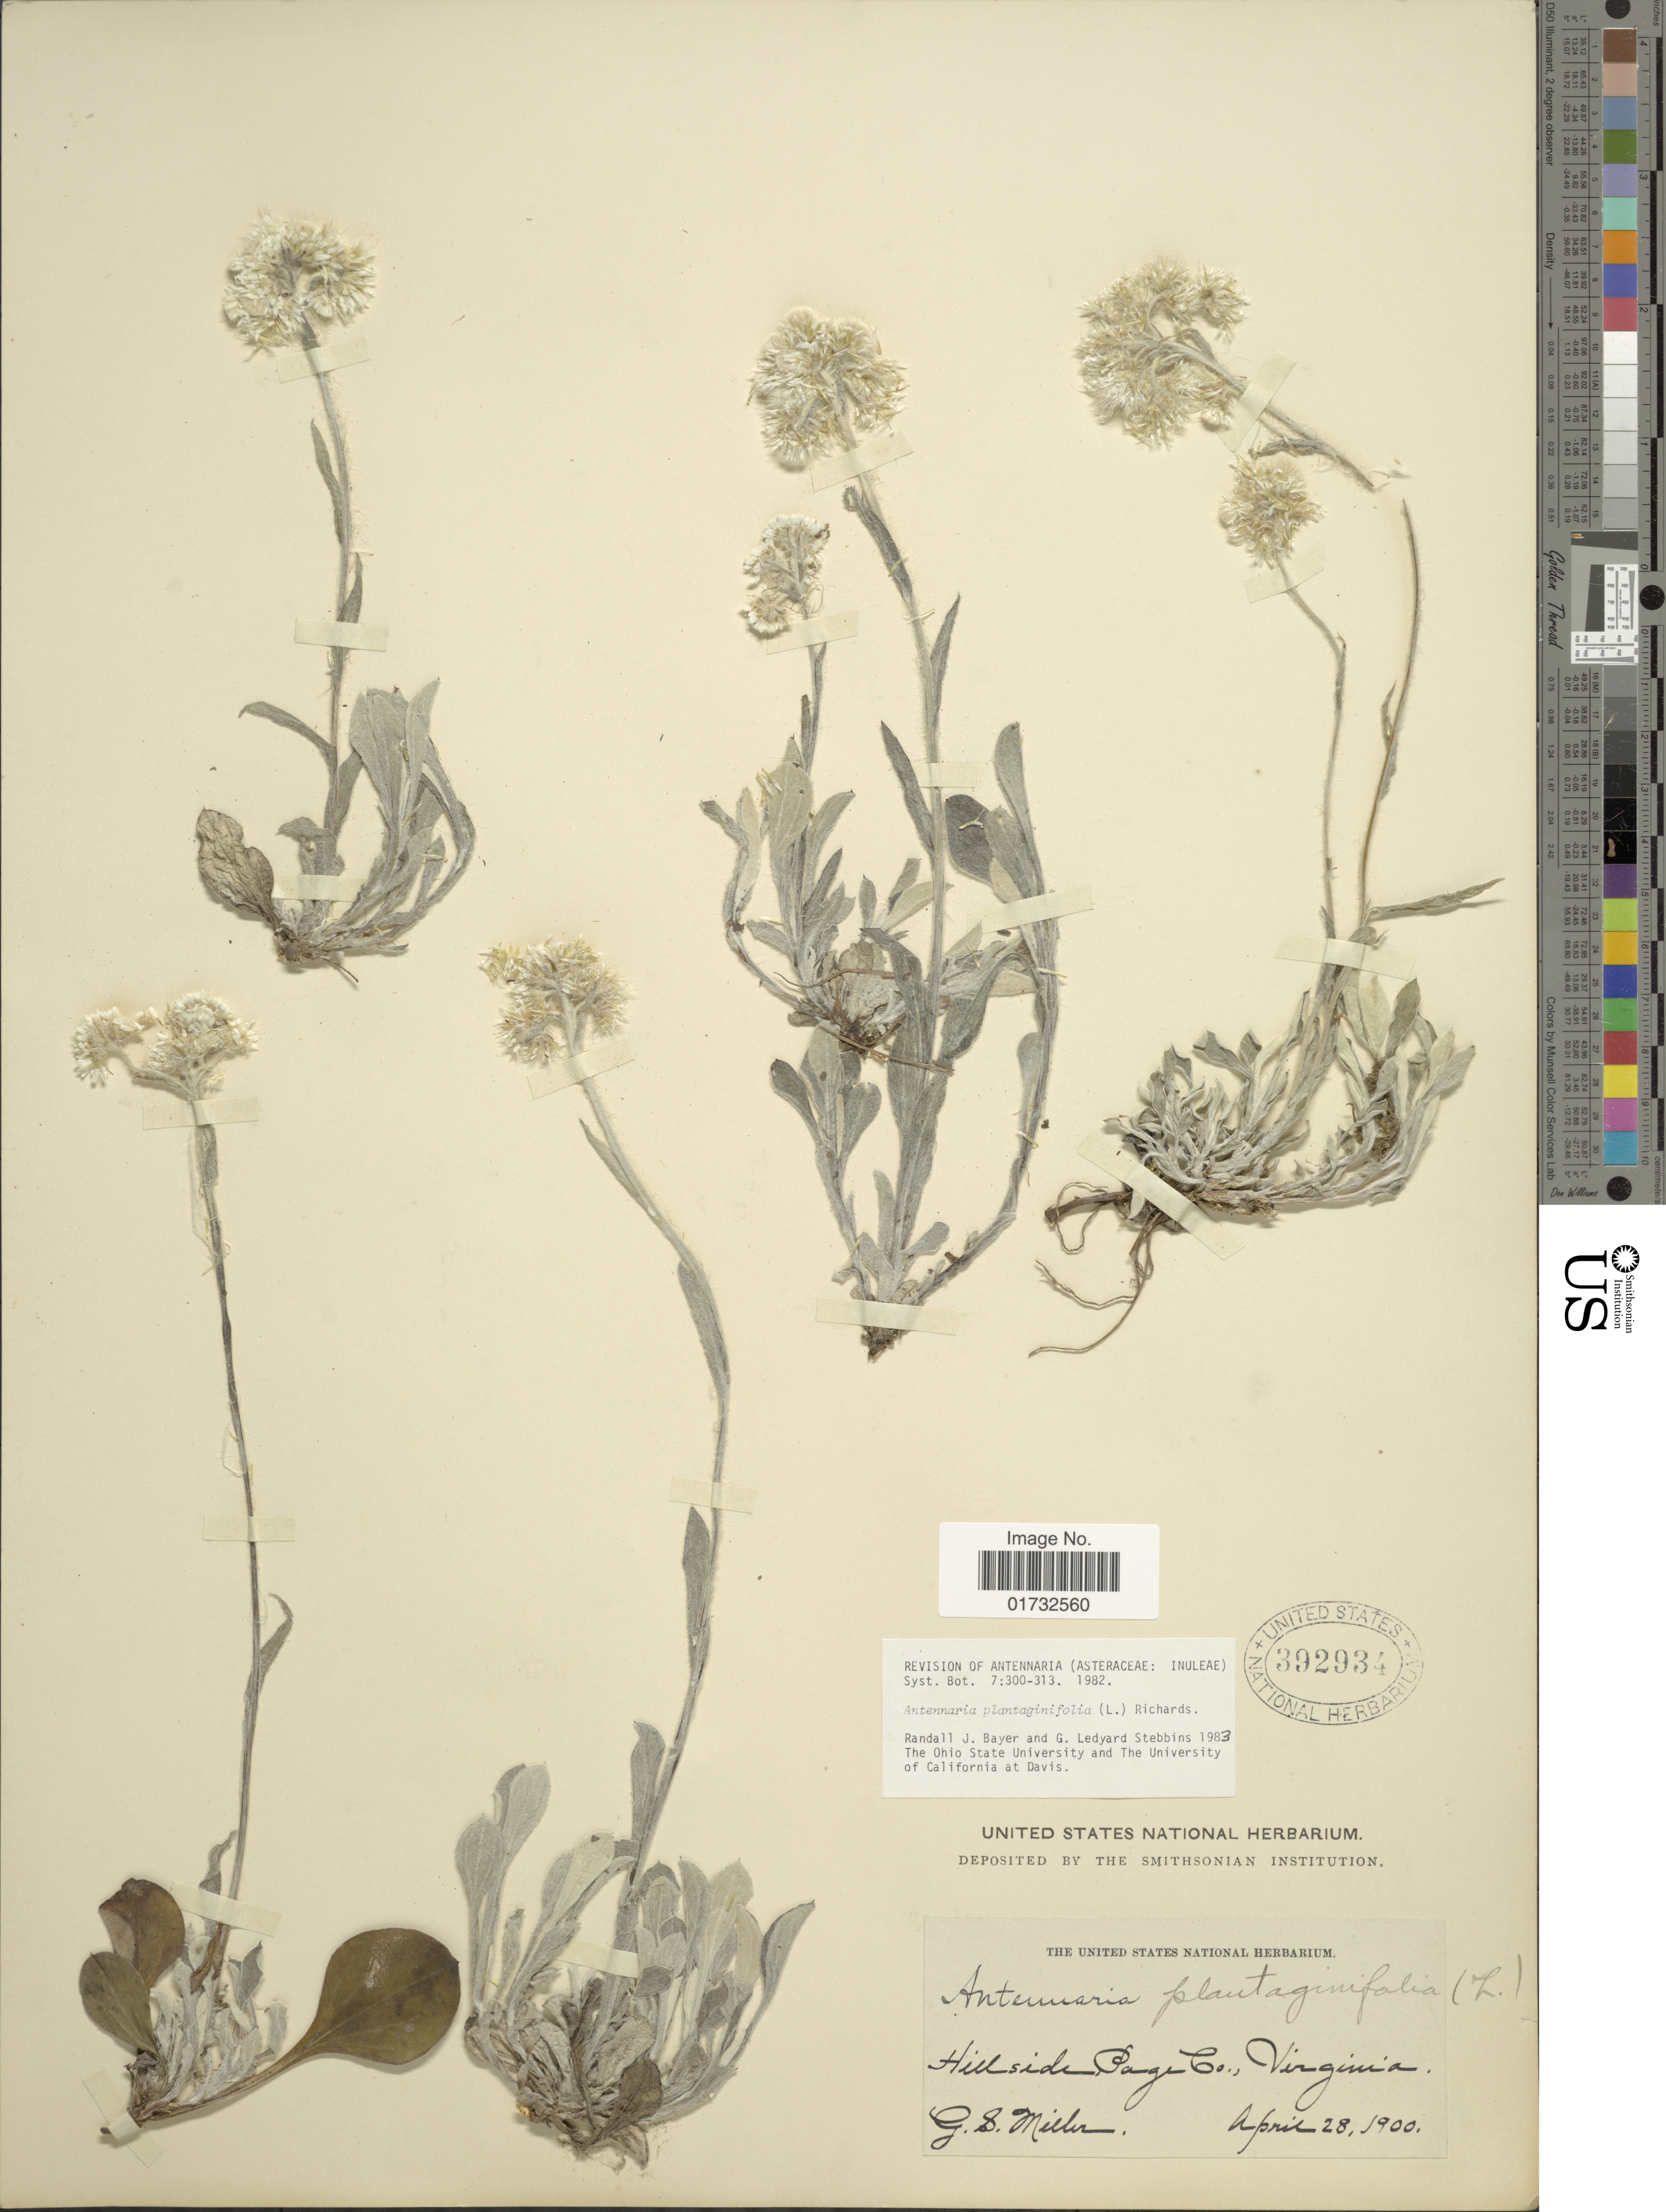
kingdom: Plantae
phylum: Tracheophyta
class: Magnoliopsida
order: Asterales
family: Asteraceae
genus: Antennaria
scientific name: Antennaria plantaginifolia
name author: (L.) Richardson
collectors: G. S. Miller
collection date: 1900-04-28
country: United States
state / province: Virginia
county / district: Page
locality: Page Co.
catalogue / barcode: US 392934